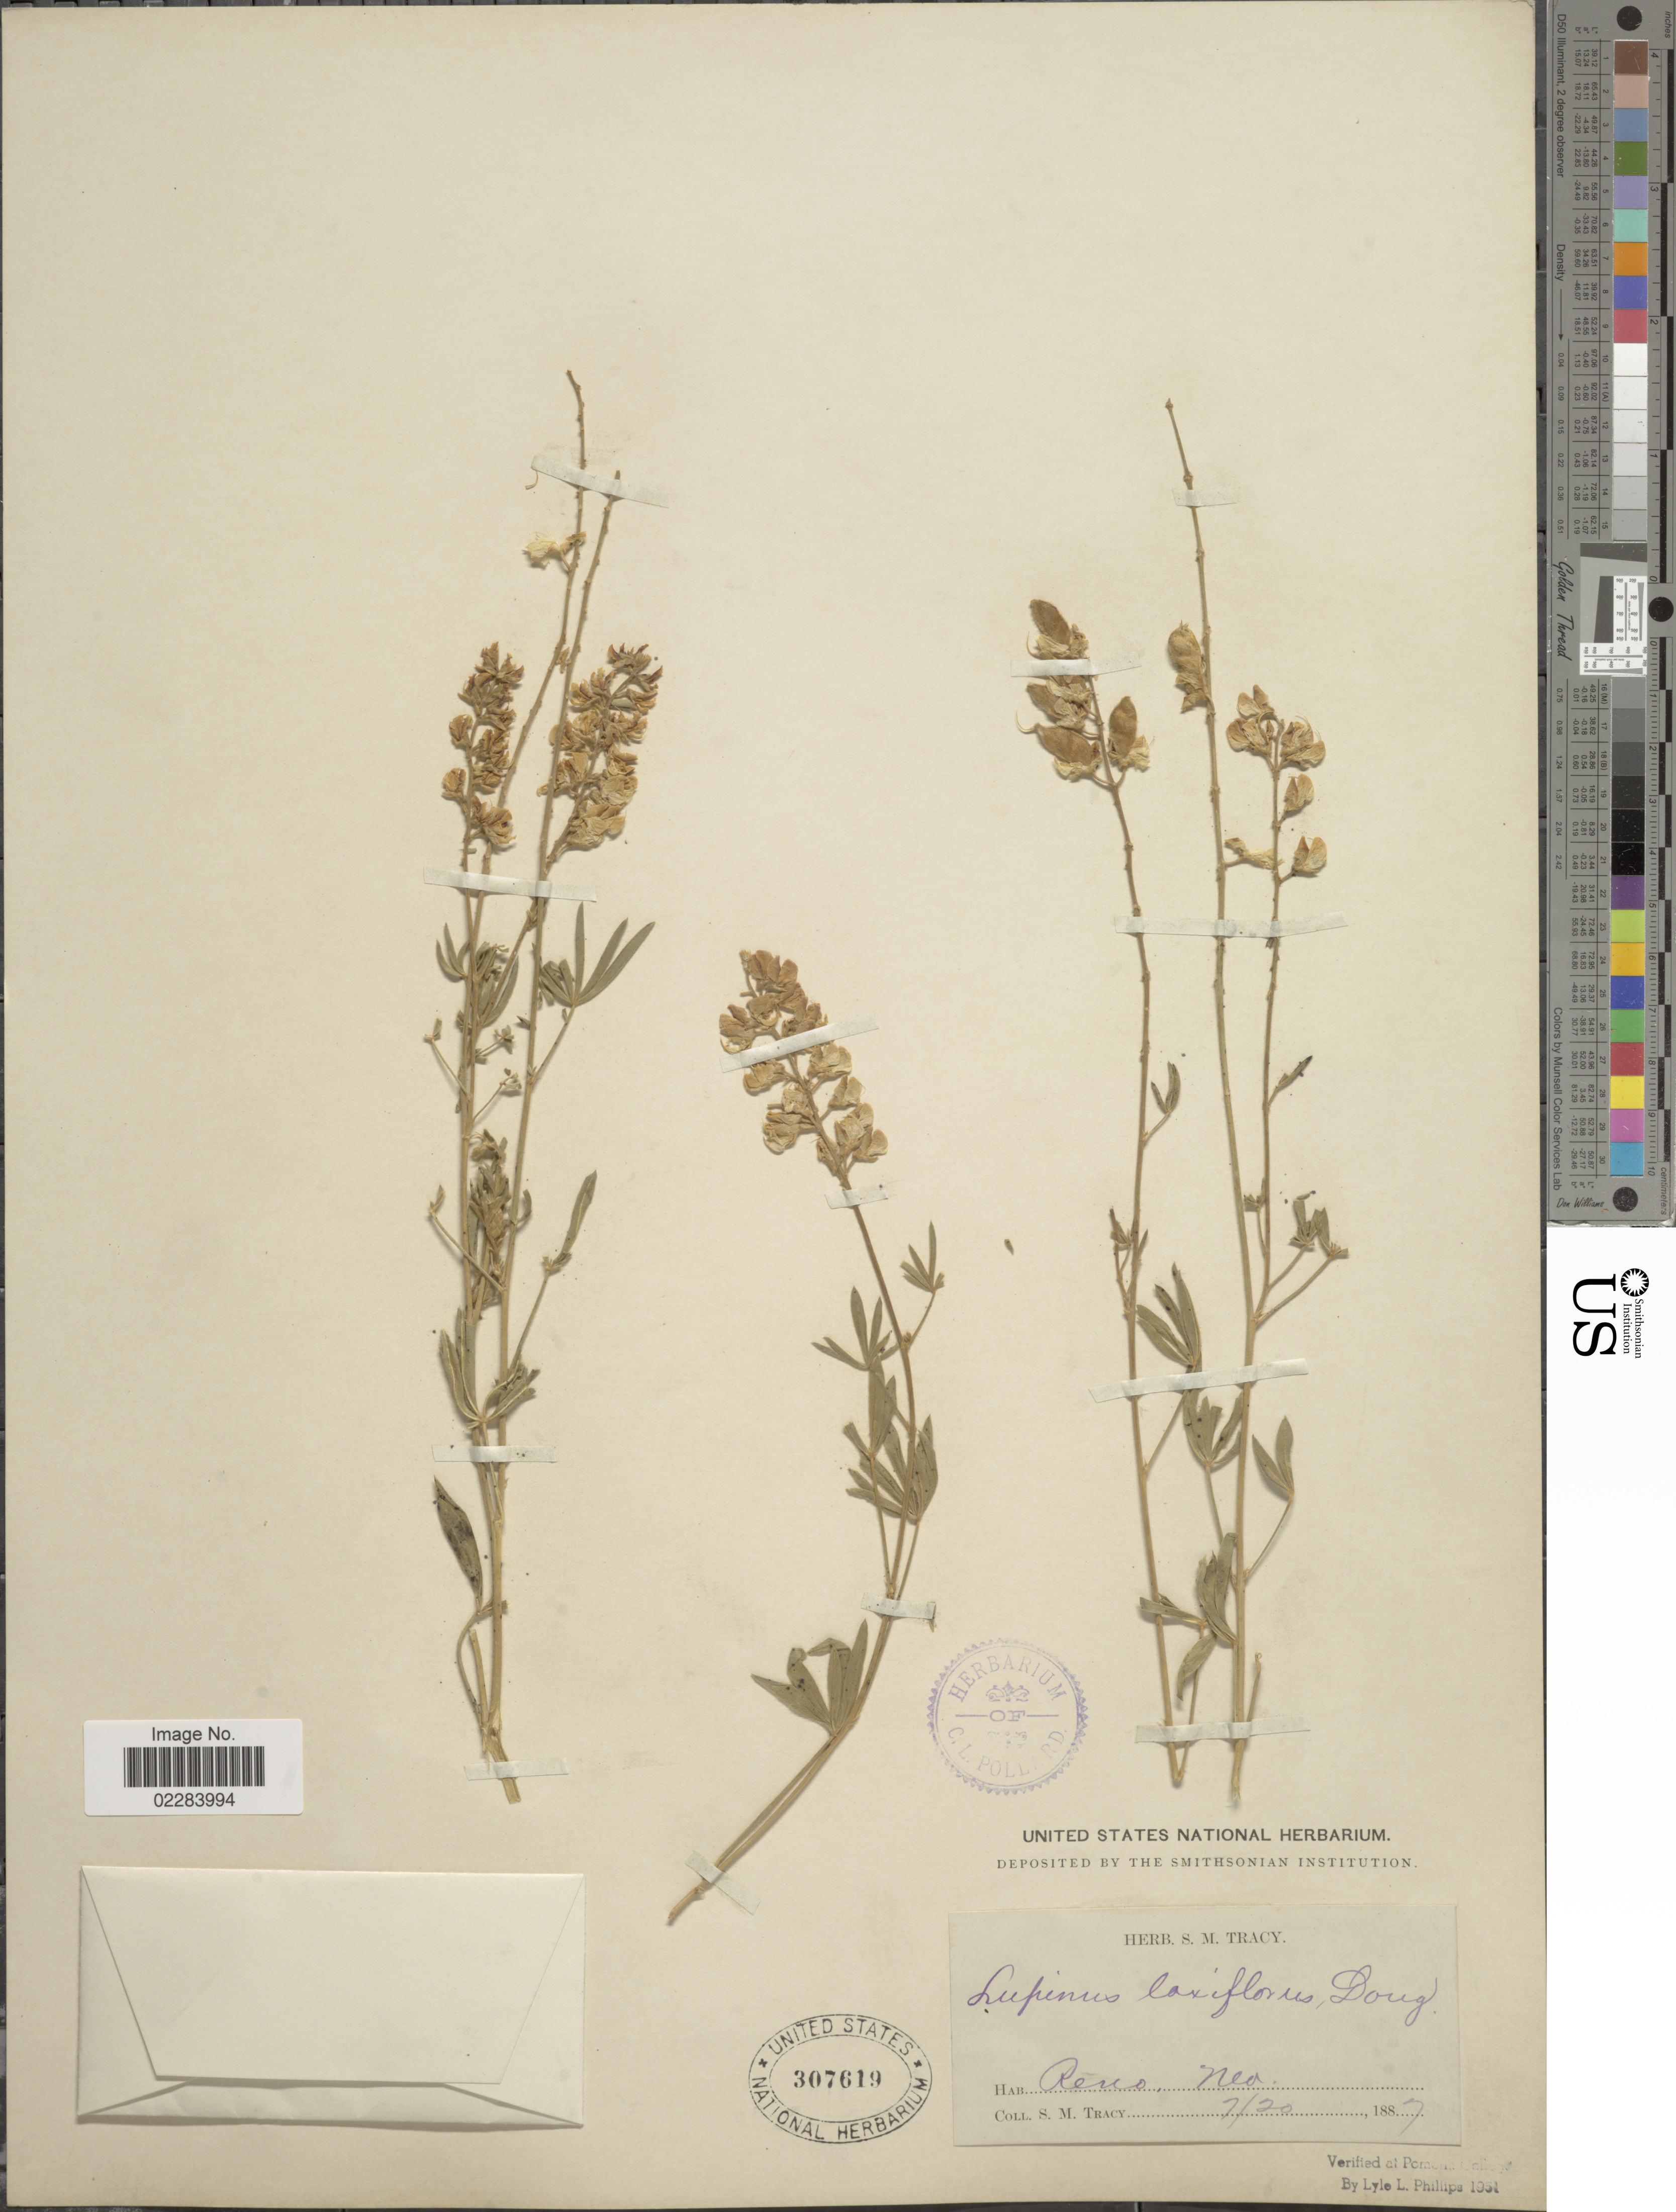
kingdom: Plantae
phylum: Tracheophyta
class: Magnoliopsida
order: Fabales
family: Fabaceae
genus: Lupinus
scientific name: Lupinus arbustus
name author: Lindl.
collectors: S. M. Tracy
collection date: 1887-07-20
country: United States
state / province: Nevada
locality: Reno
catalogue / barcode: US 307619